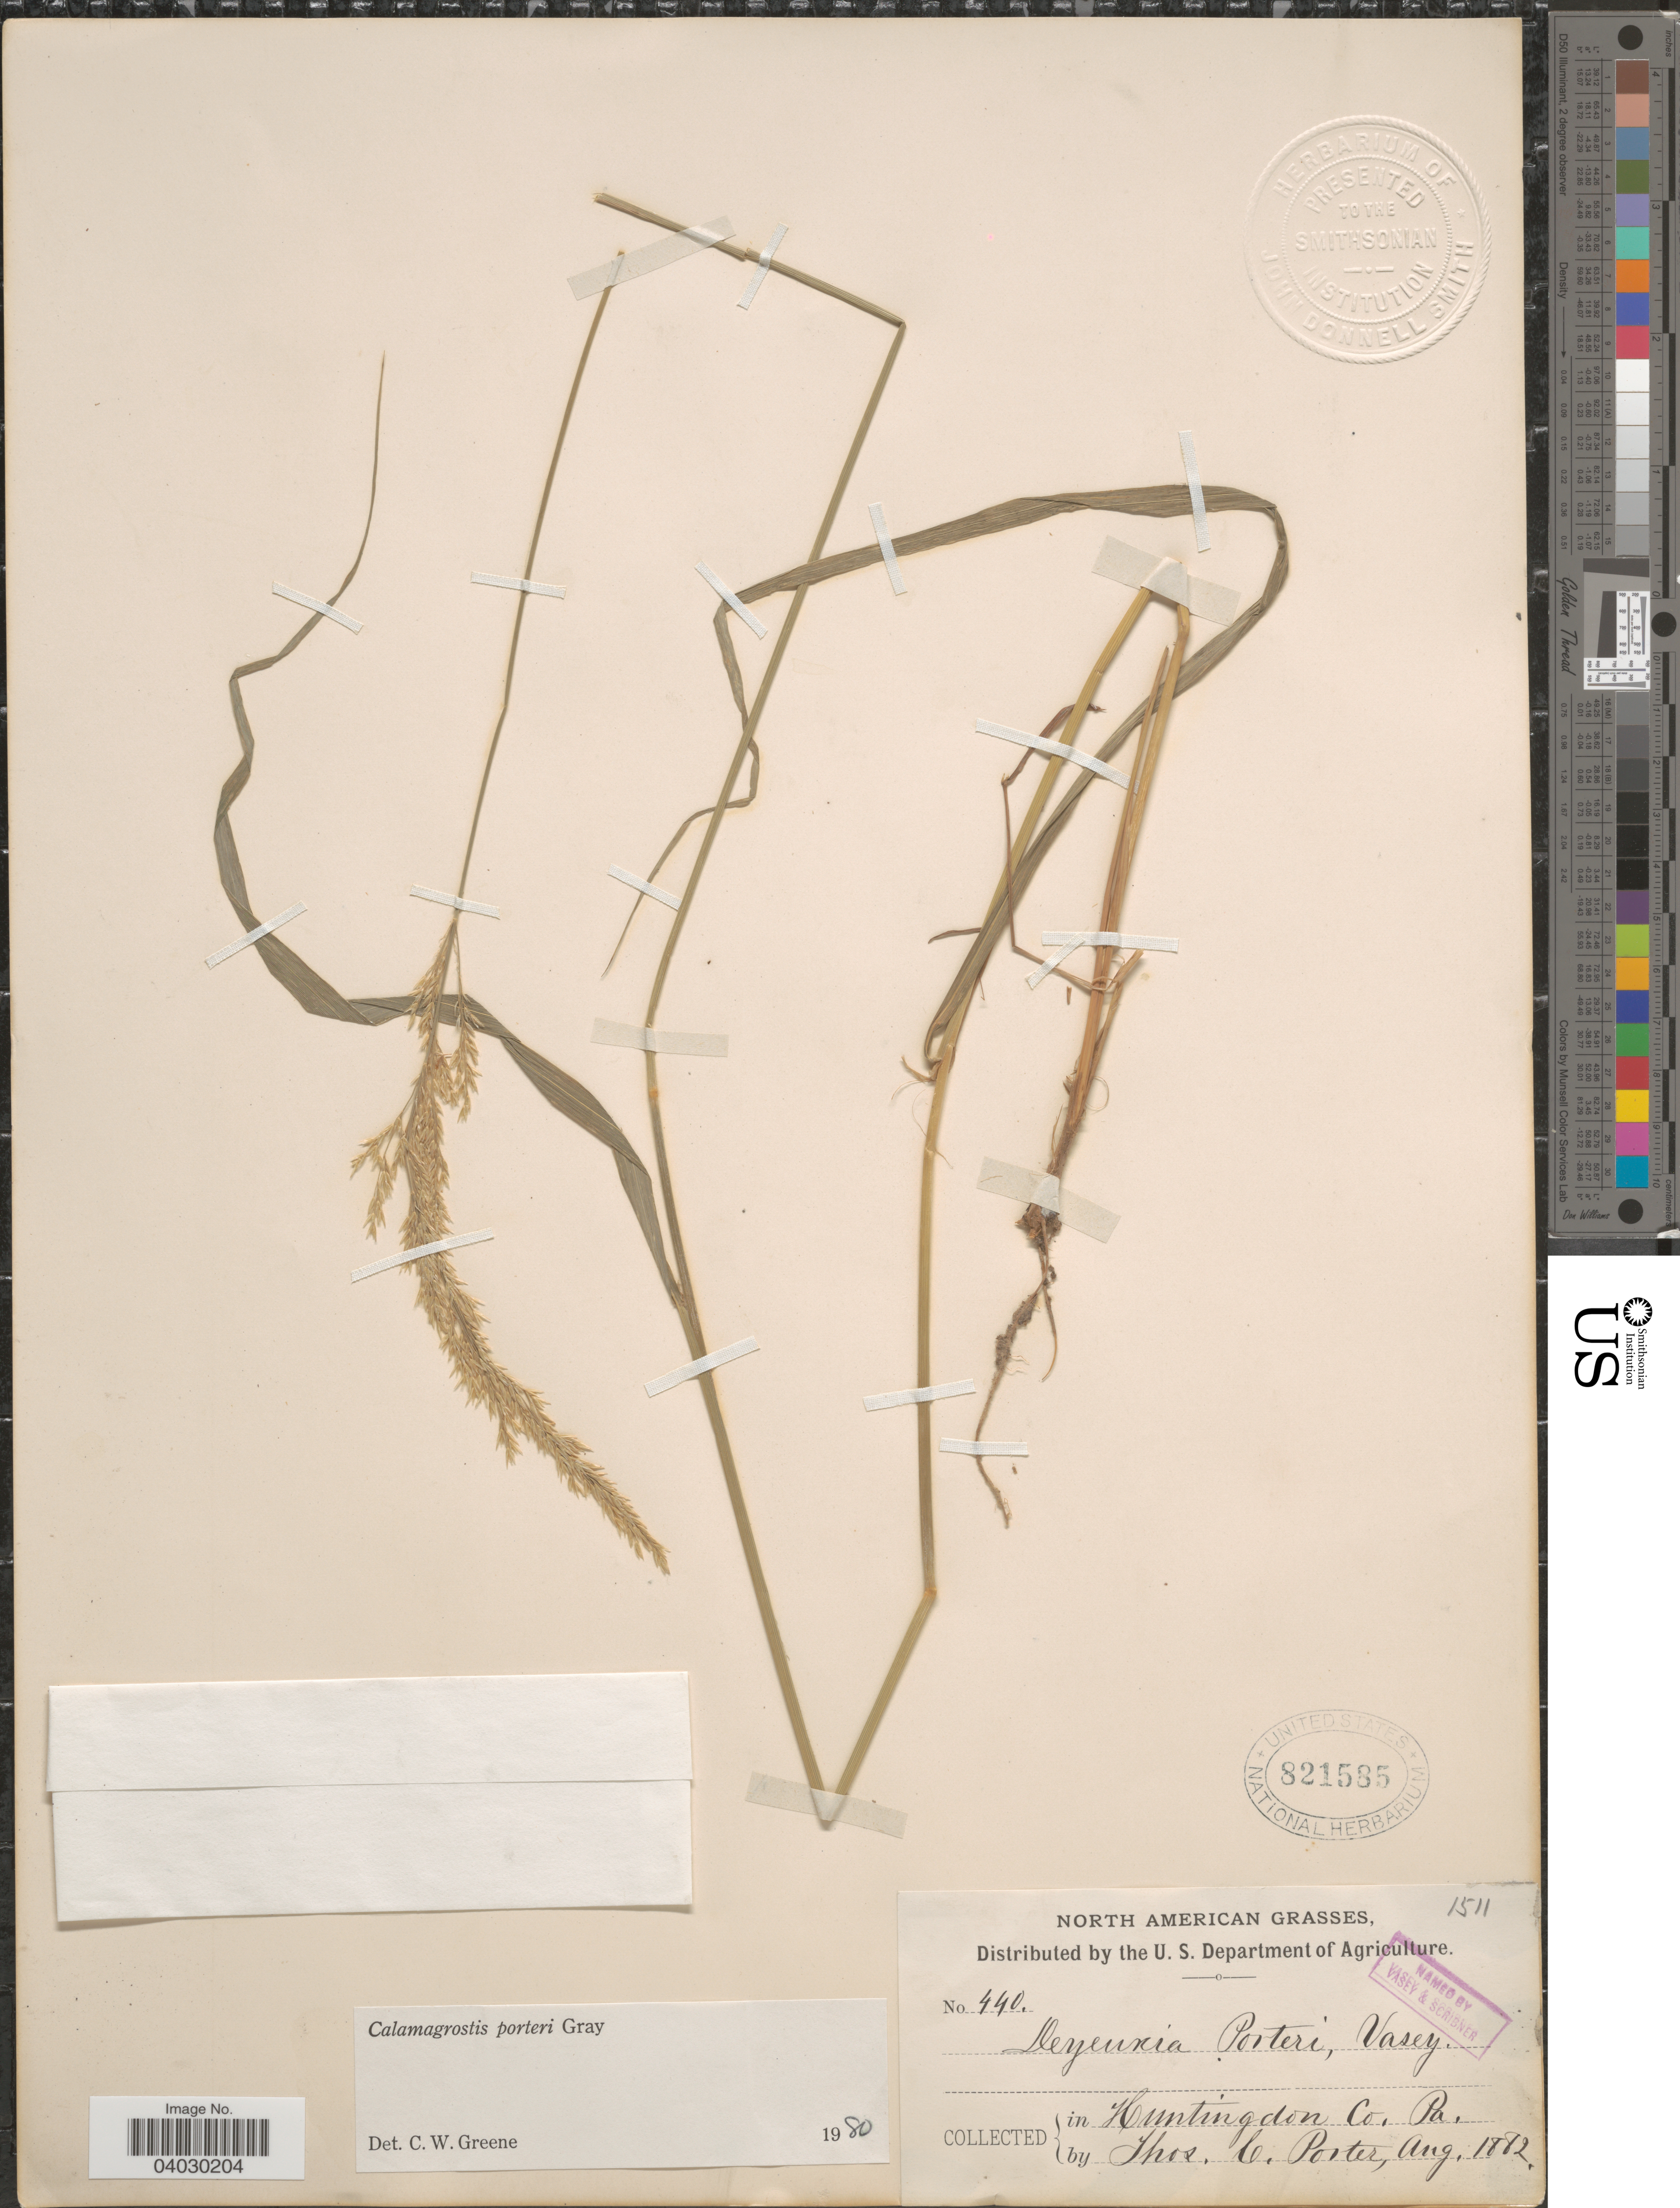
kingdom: Plantae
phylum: Tracheophyta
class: Liliopsida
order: Poales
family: Poaceae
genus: Calamagrostis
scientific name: Calamagrostis porteri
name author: A. Gray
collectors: T. Porter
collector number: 440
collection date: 1882-08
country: United States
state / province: Pennsylvania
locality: Huntingdon Co.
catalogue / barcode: US 821585